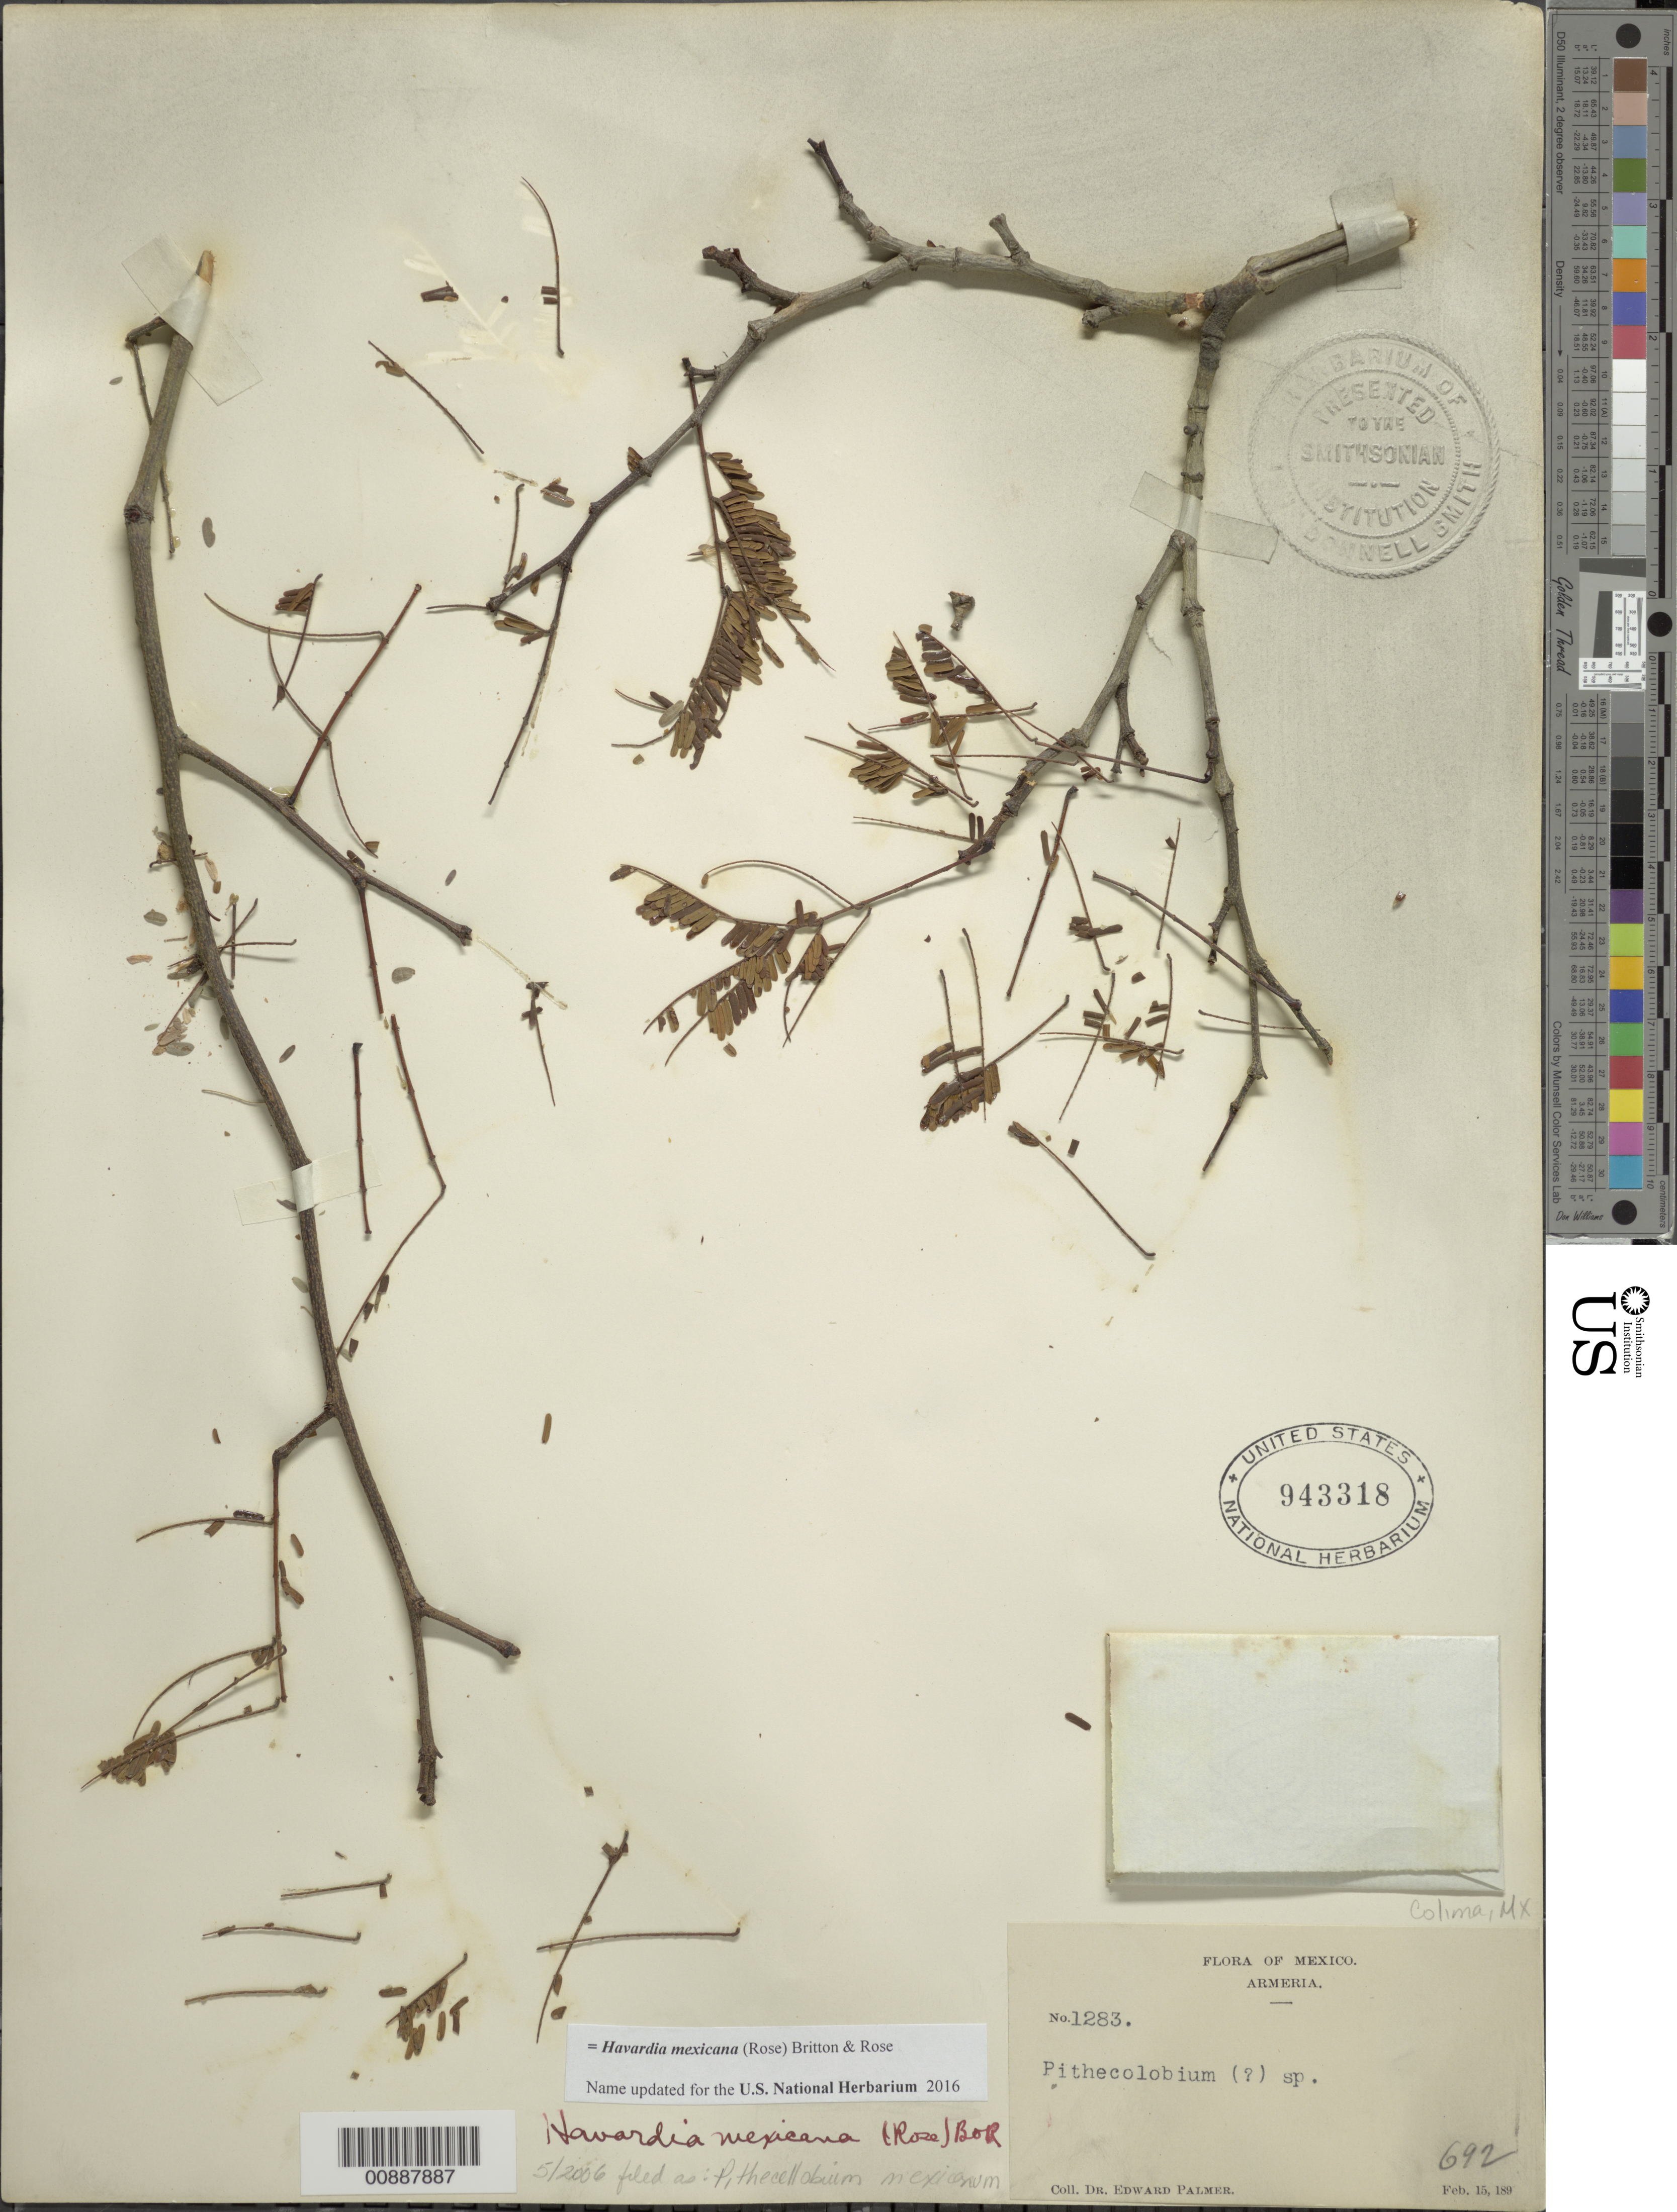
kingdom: Plantae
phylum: Tracheophyta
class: Magnoliopsida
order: Fabales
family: Fabaceae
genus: Havardia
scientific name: Havardia mexicana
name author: (Rose) Britton & Rose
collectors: E. Palmer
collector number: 1283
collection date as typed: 15 Feb 189-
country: Mexico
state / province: Colima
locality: Armeria, Colima.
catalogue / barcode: US 943318